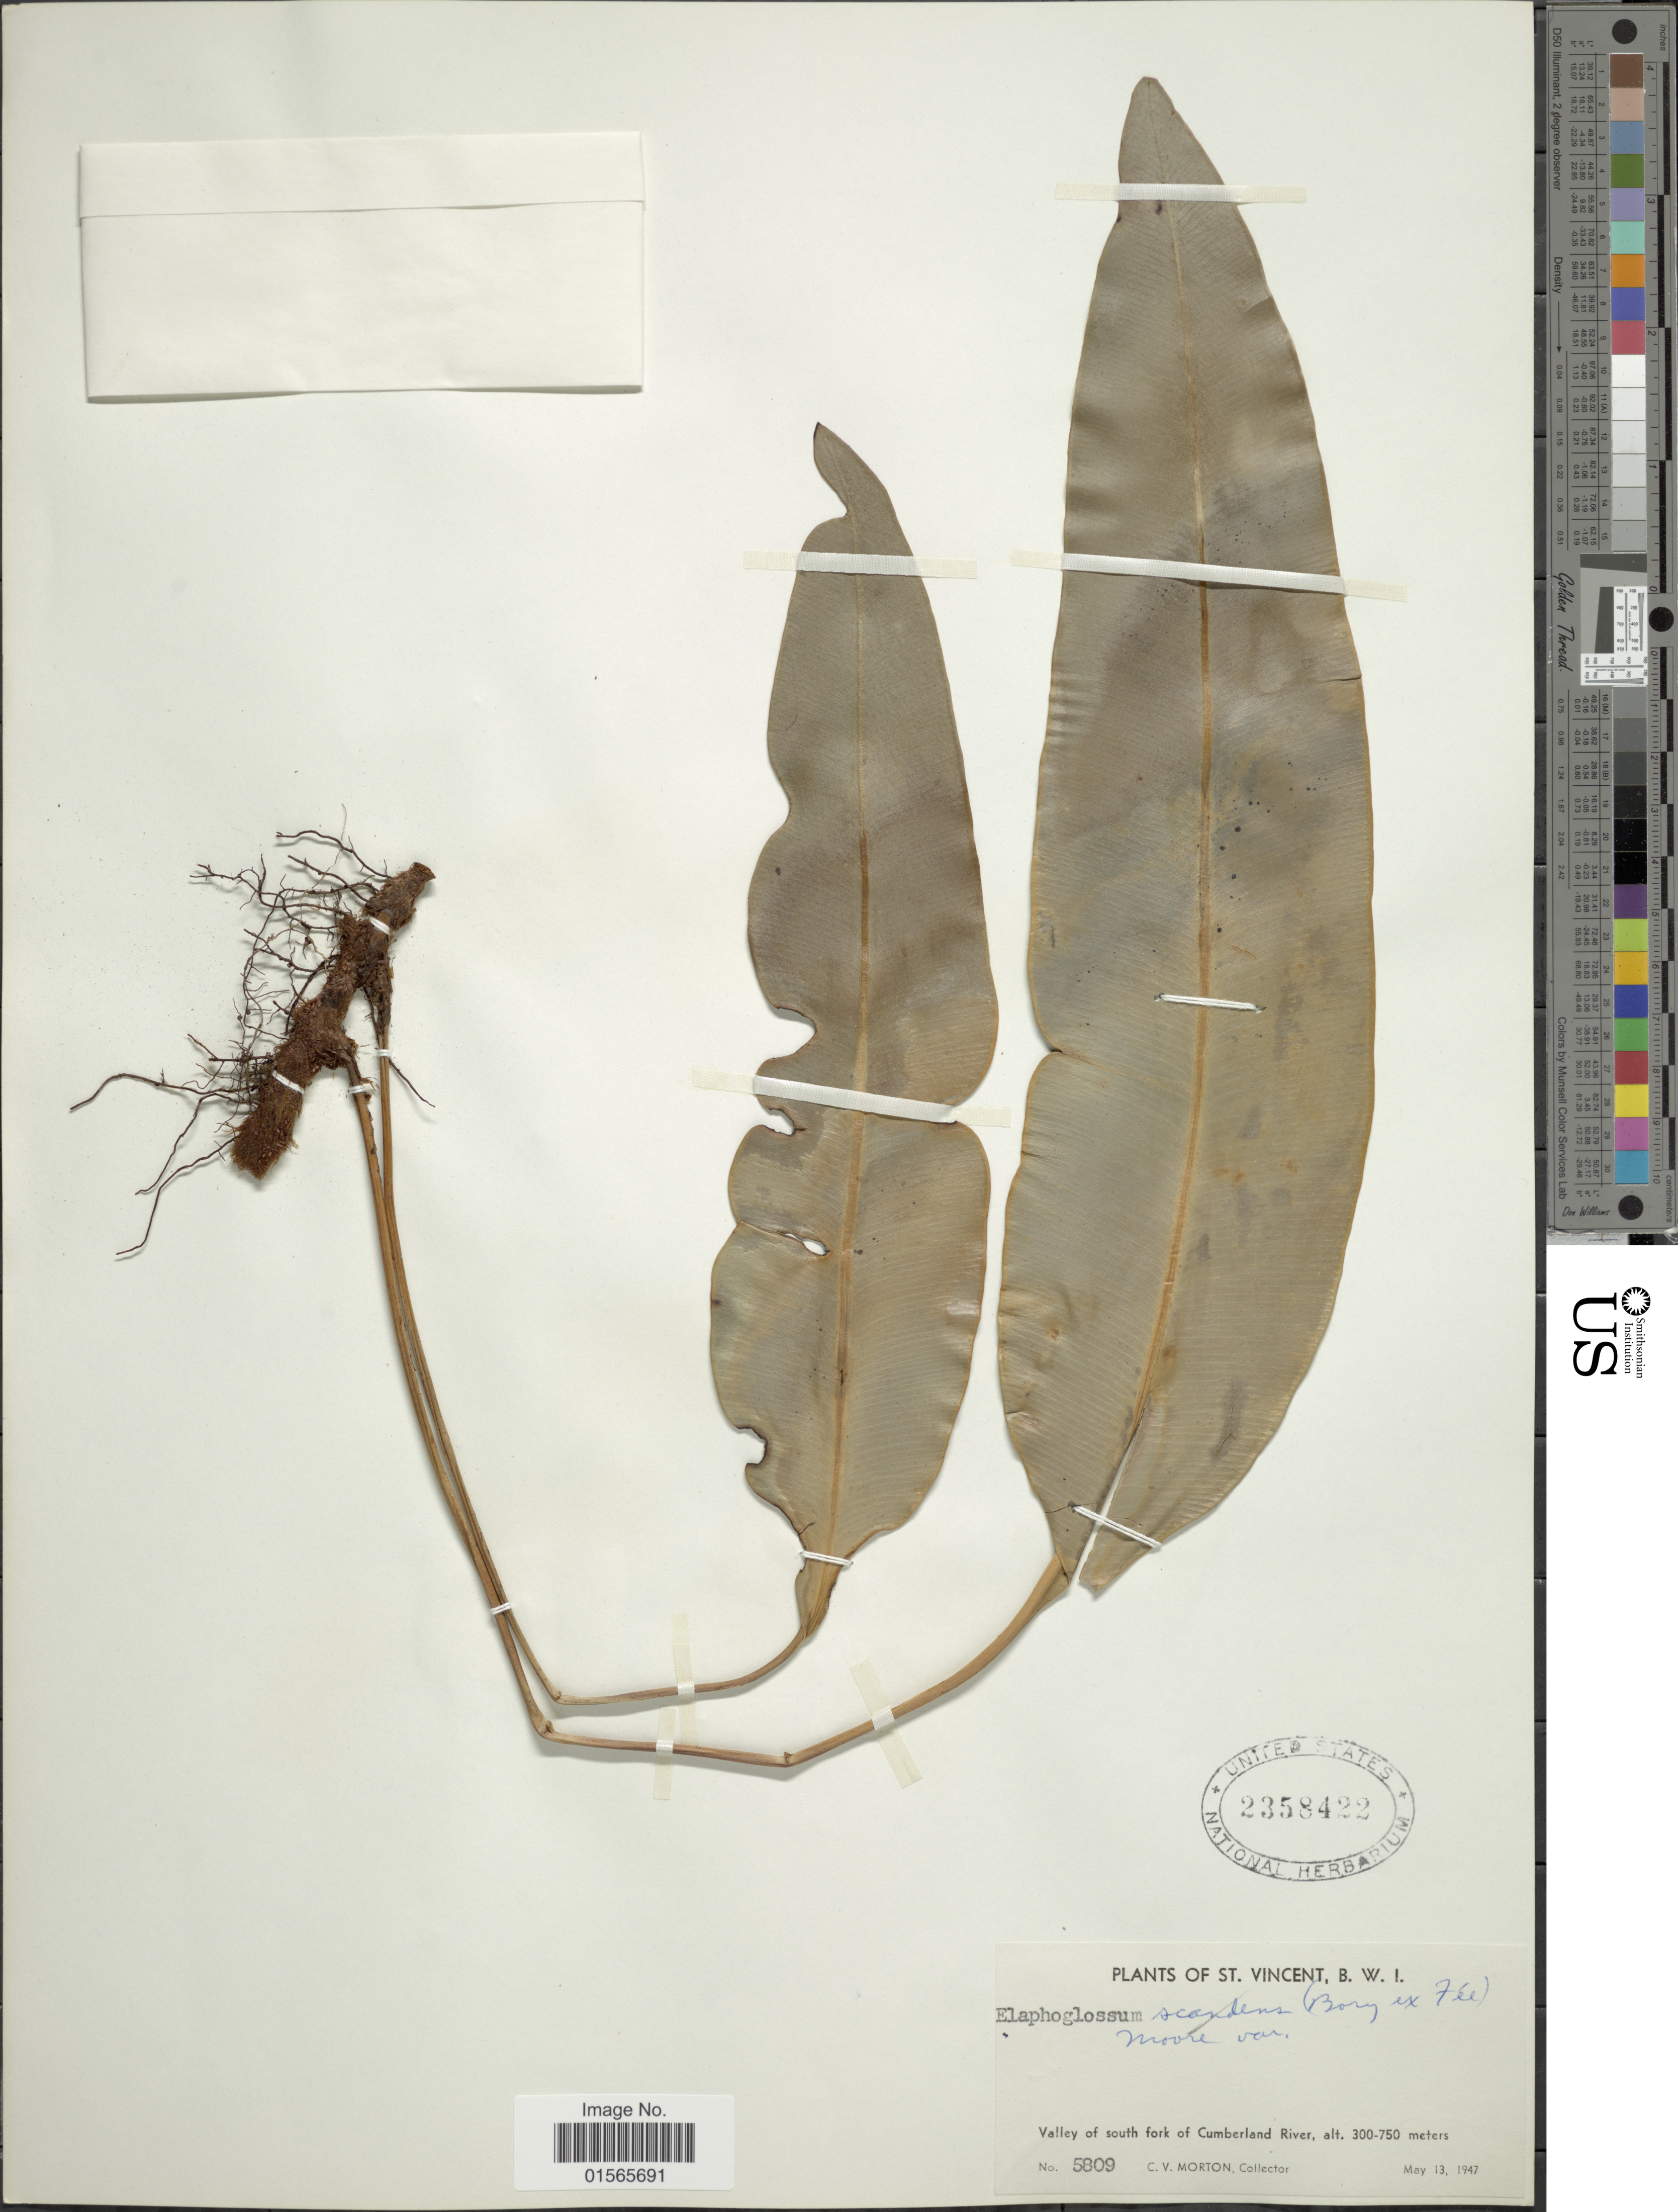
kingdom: Plantae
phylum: Tracheophyta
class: Polypodiopsida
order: Polypodiales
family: Dryopteridaceae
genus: Elaphoglossum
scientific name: Elaphoglossum martinicense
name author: (Desv.) T. Moore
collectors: C. V. Morton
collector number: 5809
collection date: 1947-05-13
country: St. Vincent - Grenadines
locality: St. Vincent, B.W.I., Valley of south fork of Cumberland River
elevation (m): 300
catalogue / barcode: US 2358422